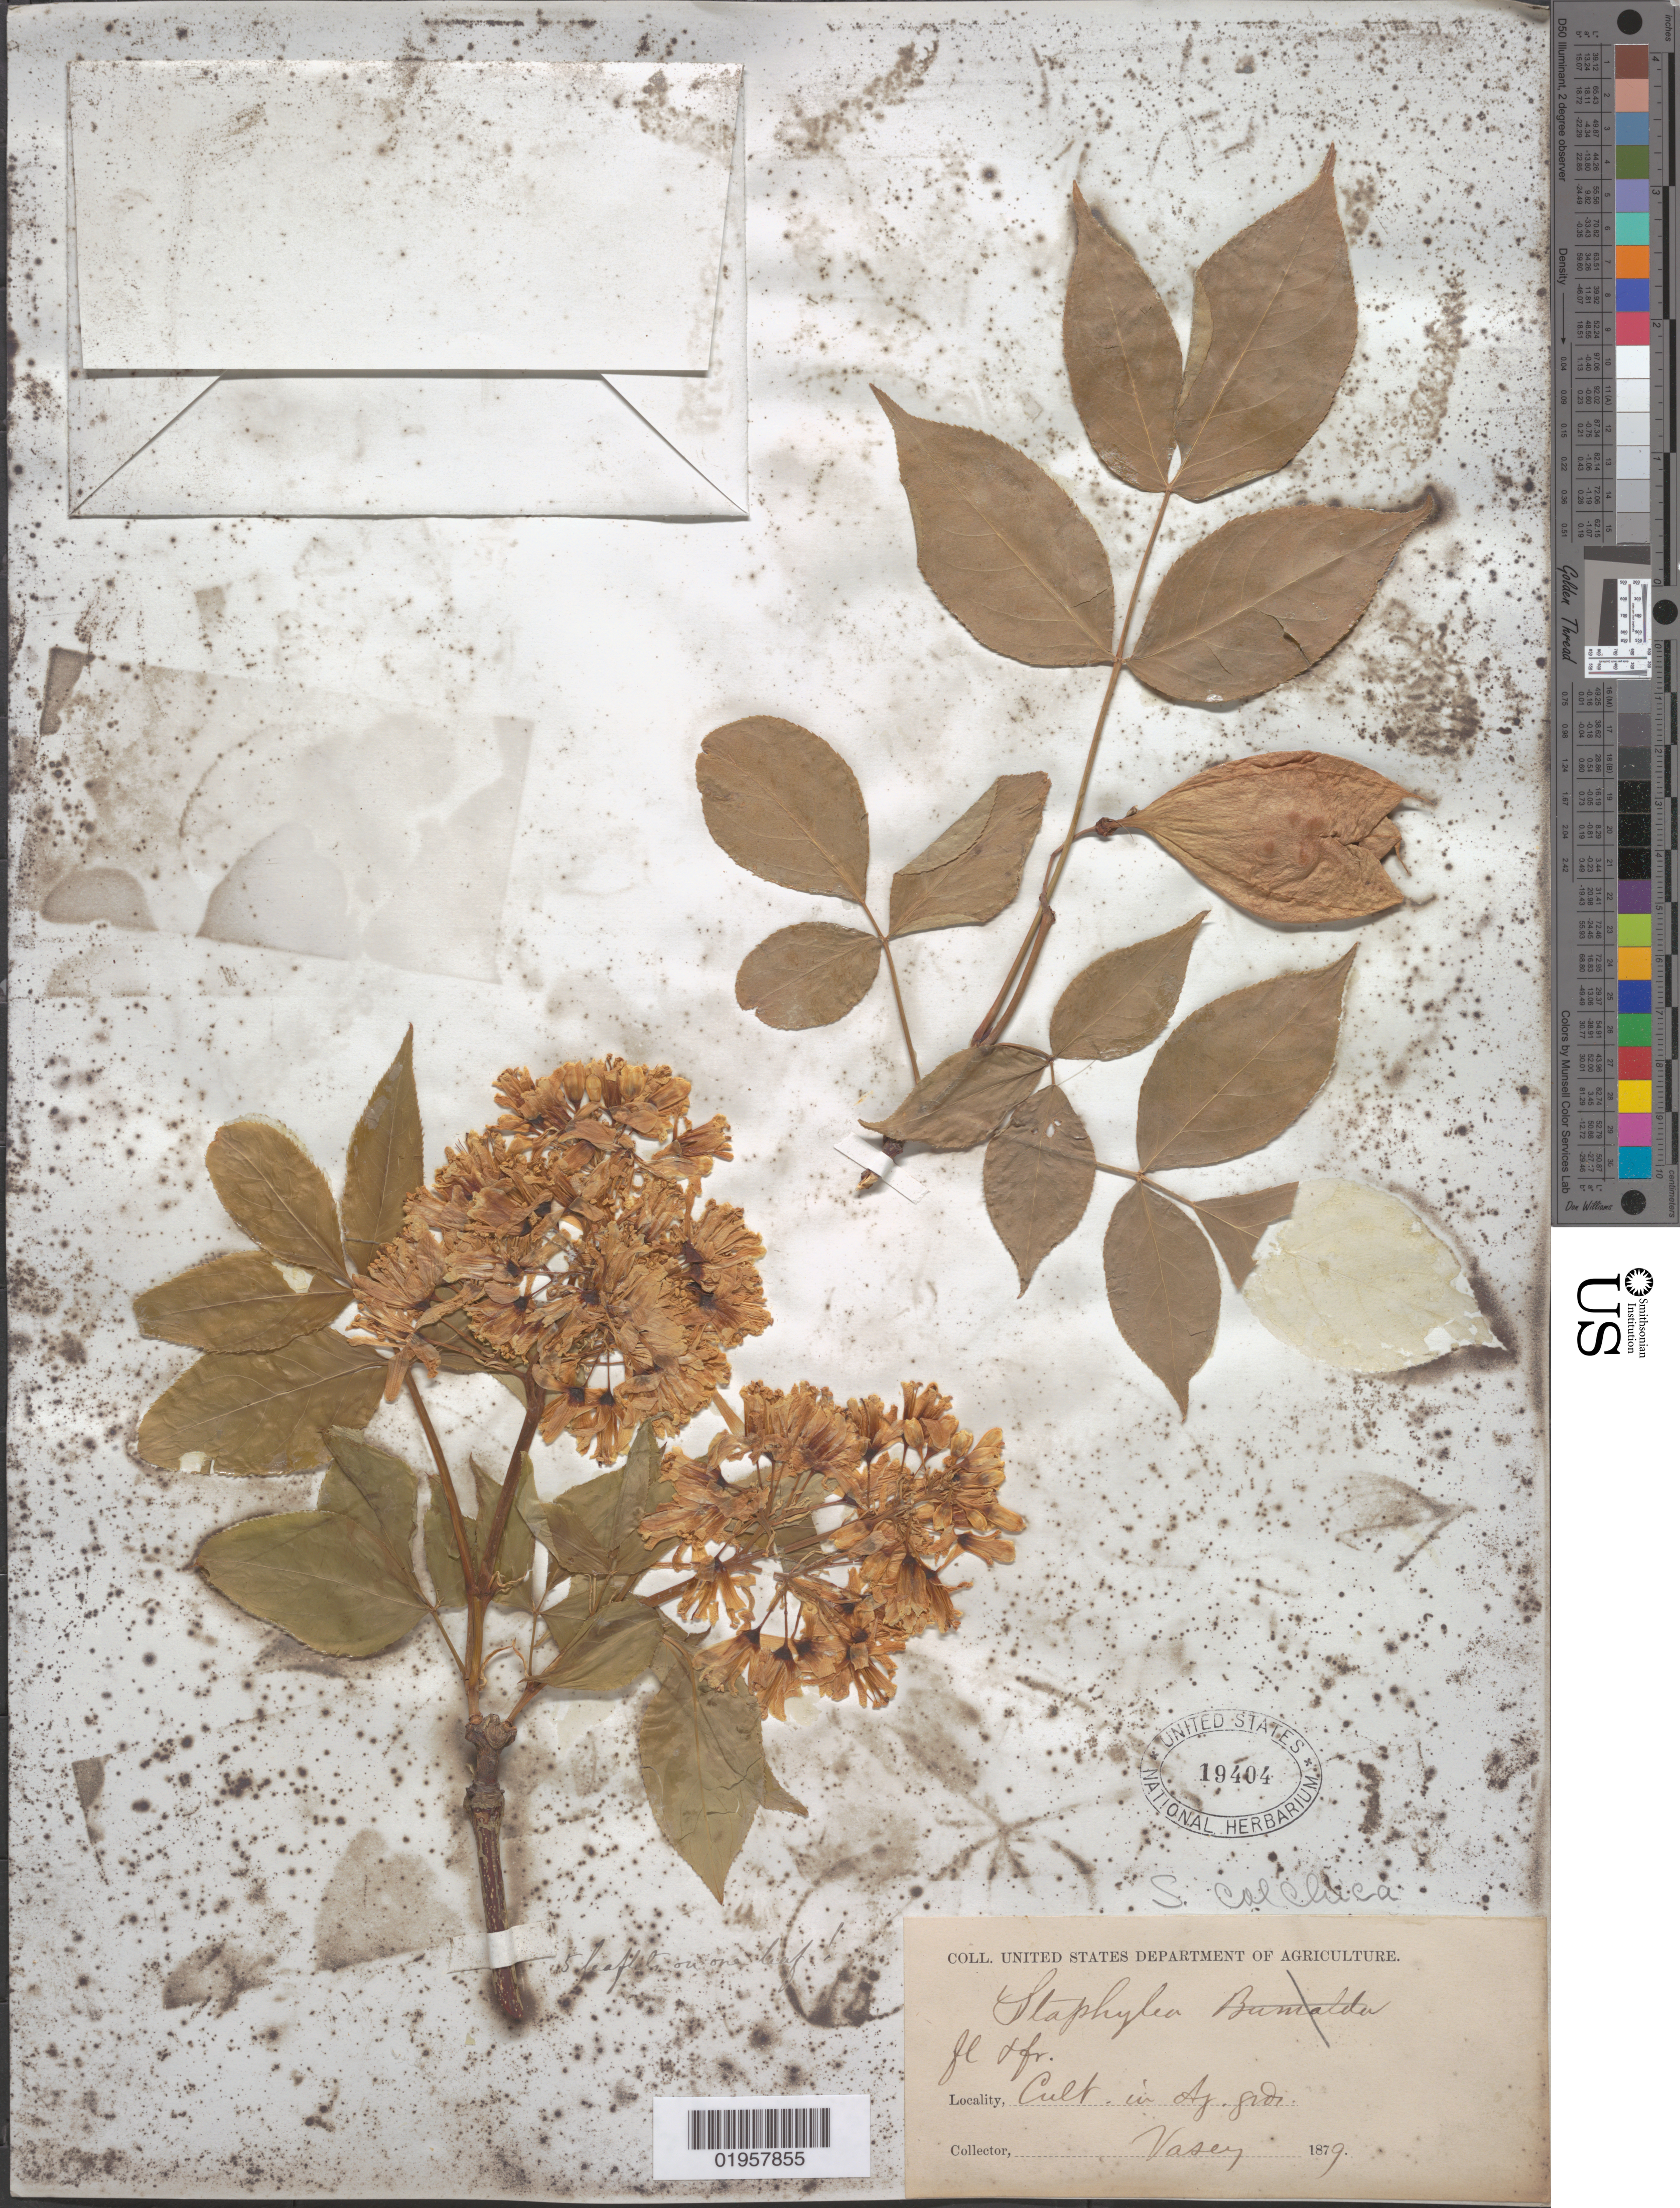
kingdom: Plantae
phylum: Tracheophyta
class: Magnoliopsida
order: Crossosomatales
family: Staphyleaceae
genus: Staphylea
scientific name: Staphylea colchica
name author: Steven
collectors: G. Vasey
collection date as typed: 1879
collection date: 1879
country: United States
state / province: District of Columbia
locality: Agricultural Grounds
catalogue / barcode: US 19404